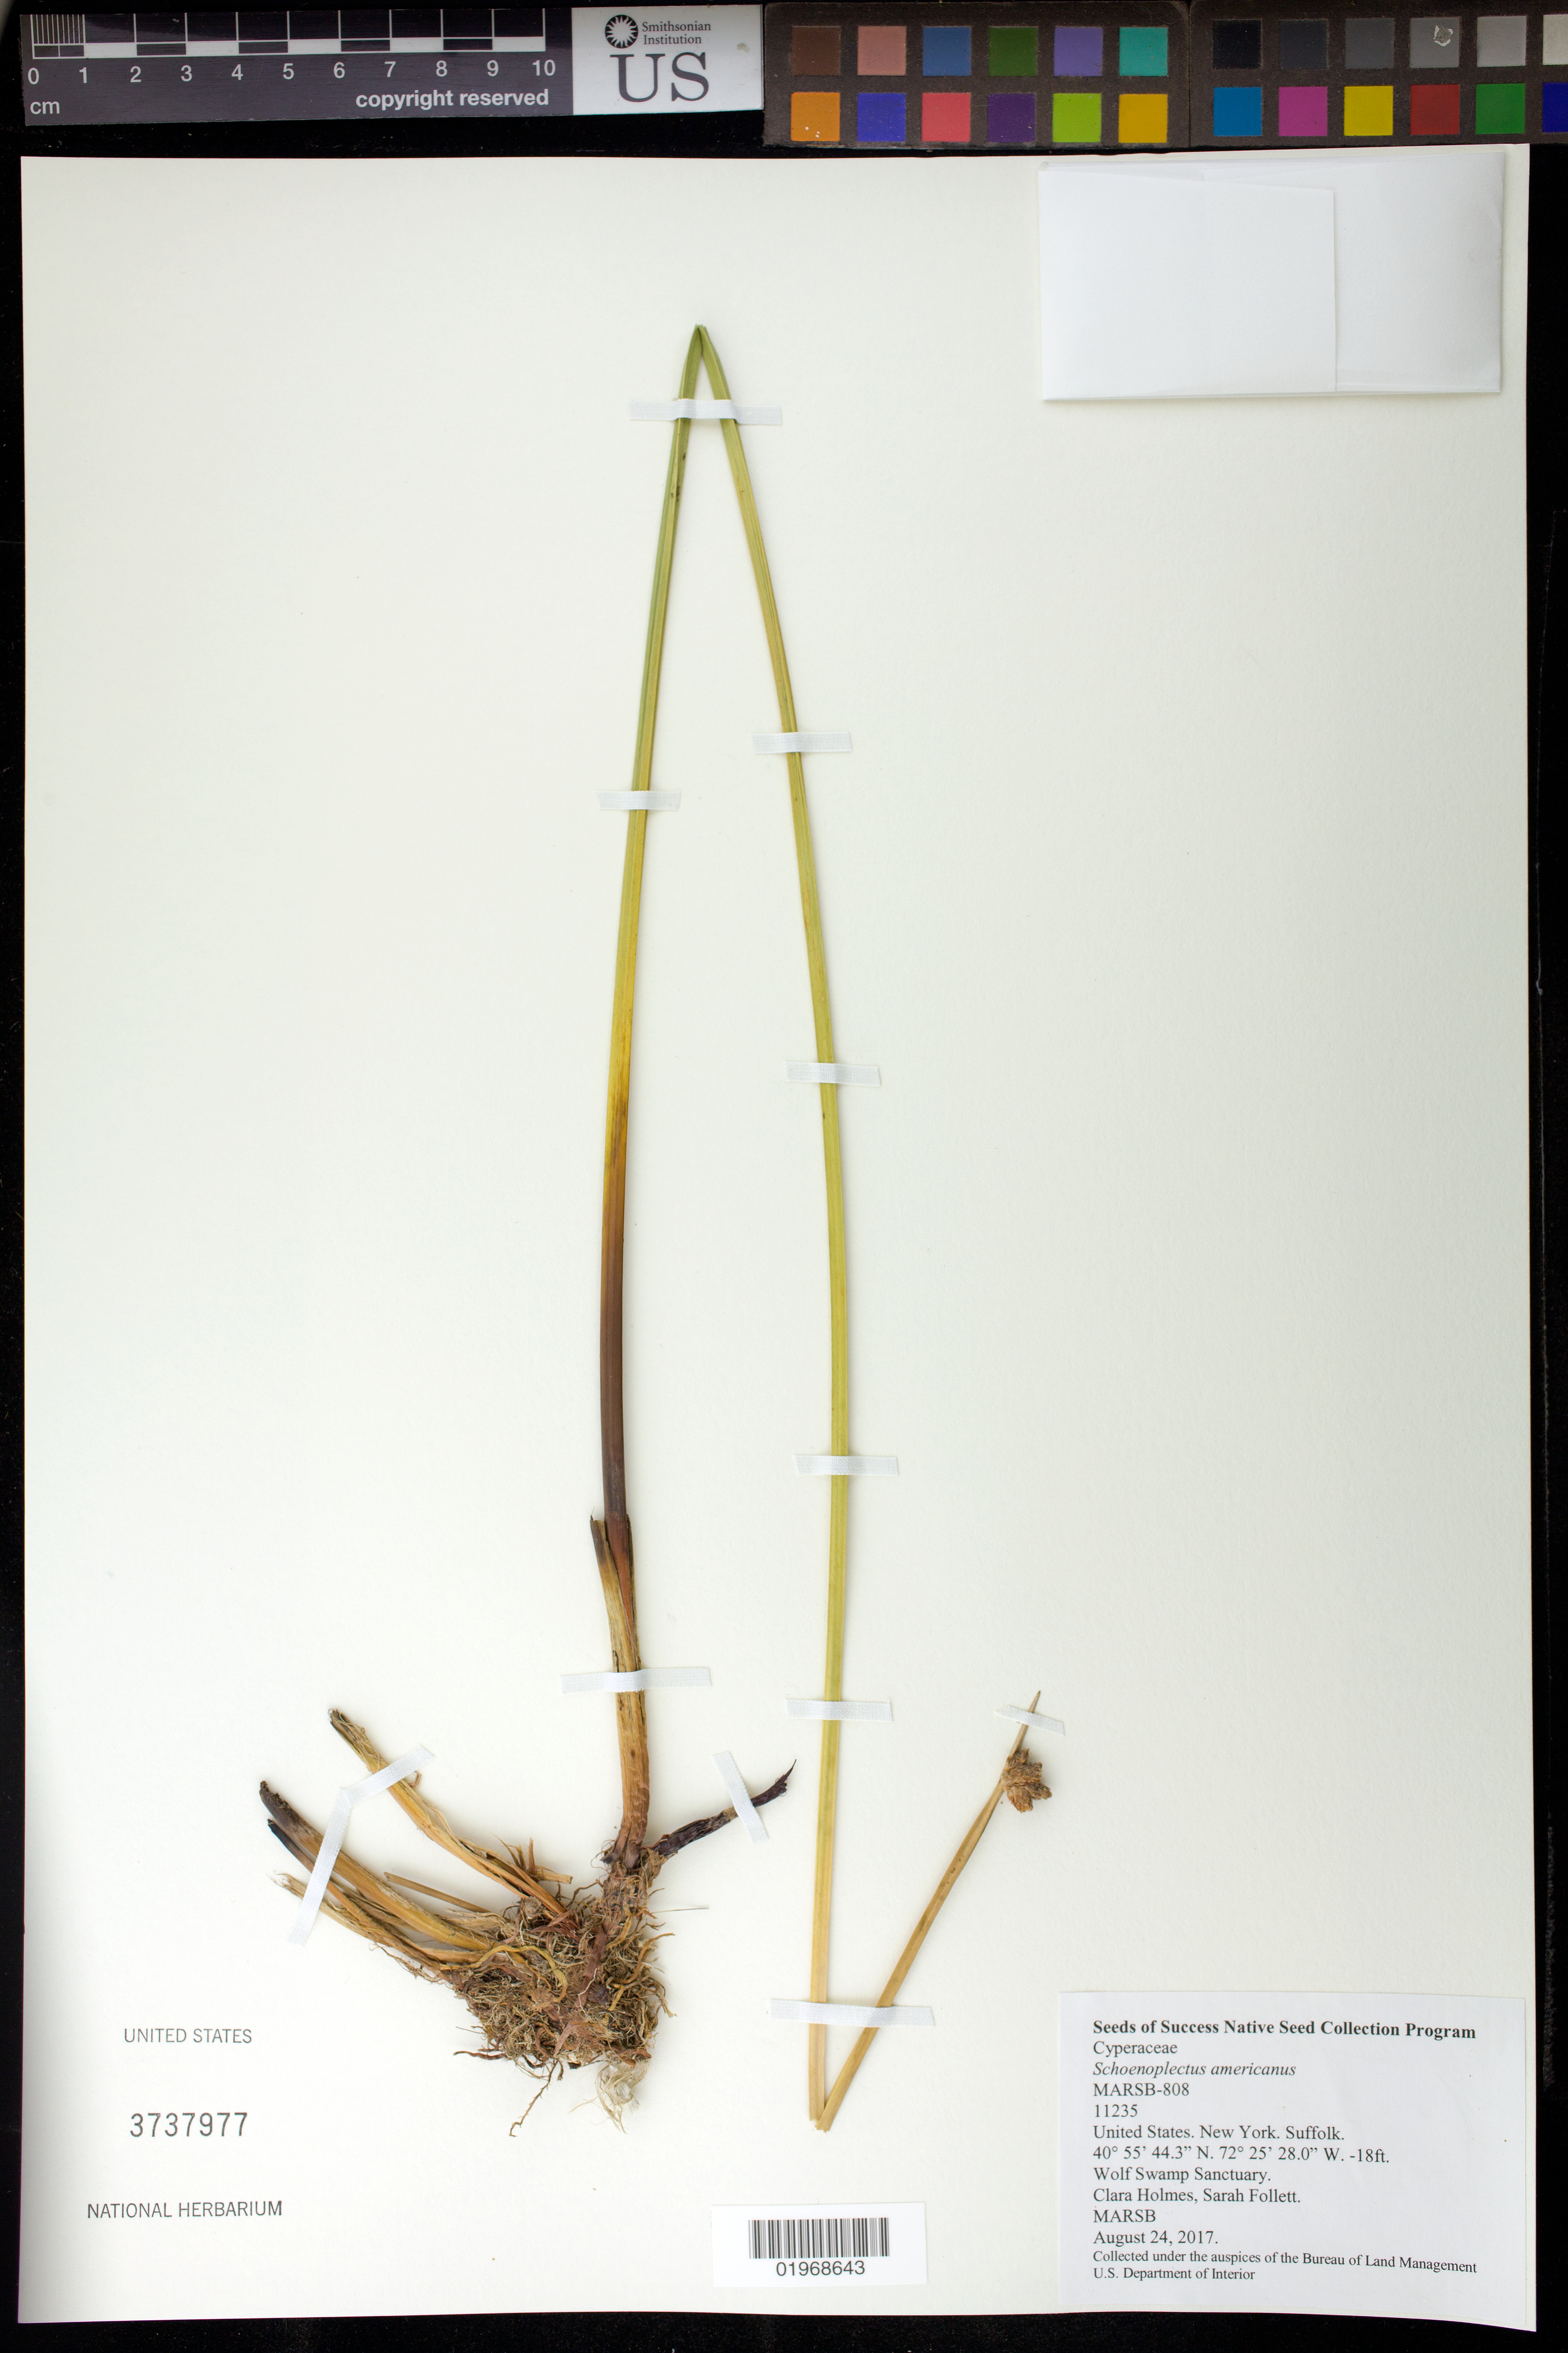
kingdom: Plantae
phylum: Tracheophyta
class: Liliopsida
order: Poales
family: Cyperaceae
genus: Schoenoplectus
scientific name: Schoenoplectus americanus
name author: (Pers.) Volkart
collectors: C. Holmes & S. Follett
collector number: MARSB-808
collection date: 2017-08-24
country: United States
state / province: New York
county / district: Suffolk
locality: Wolf Swamp Sanctuary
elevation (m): -5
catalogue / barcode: US 3737977